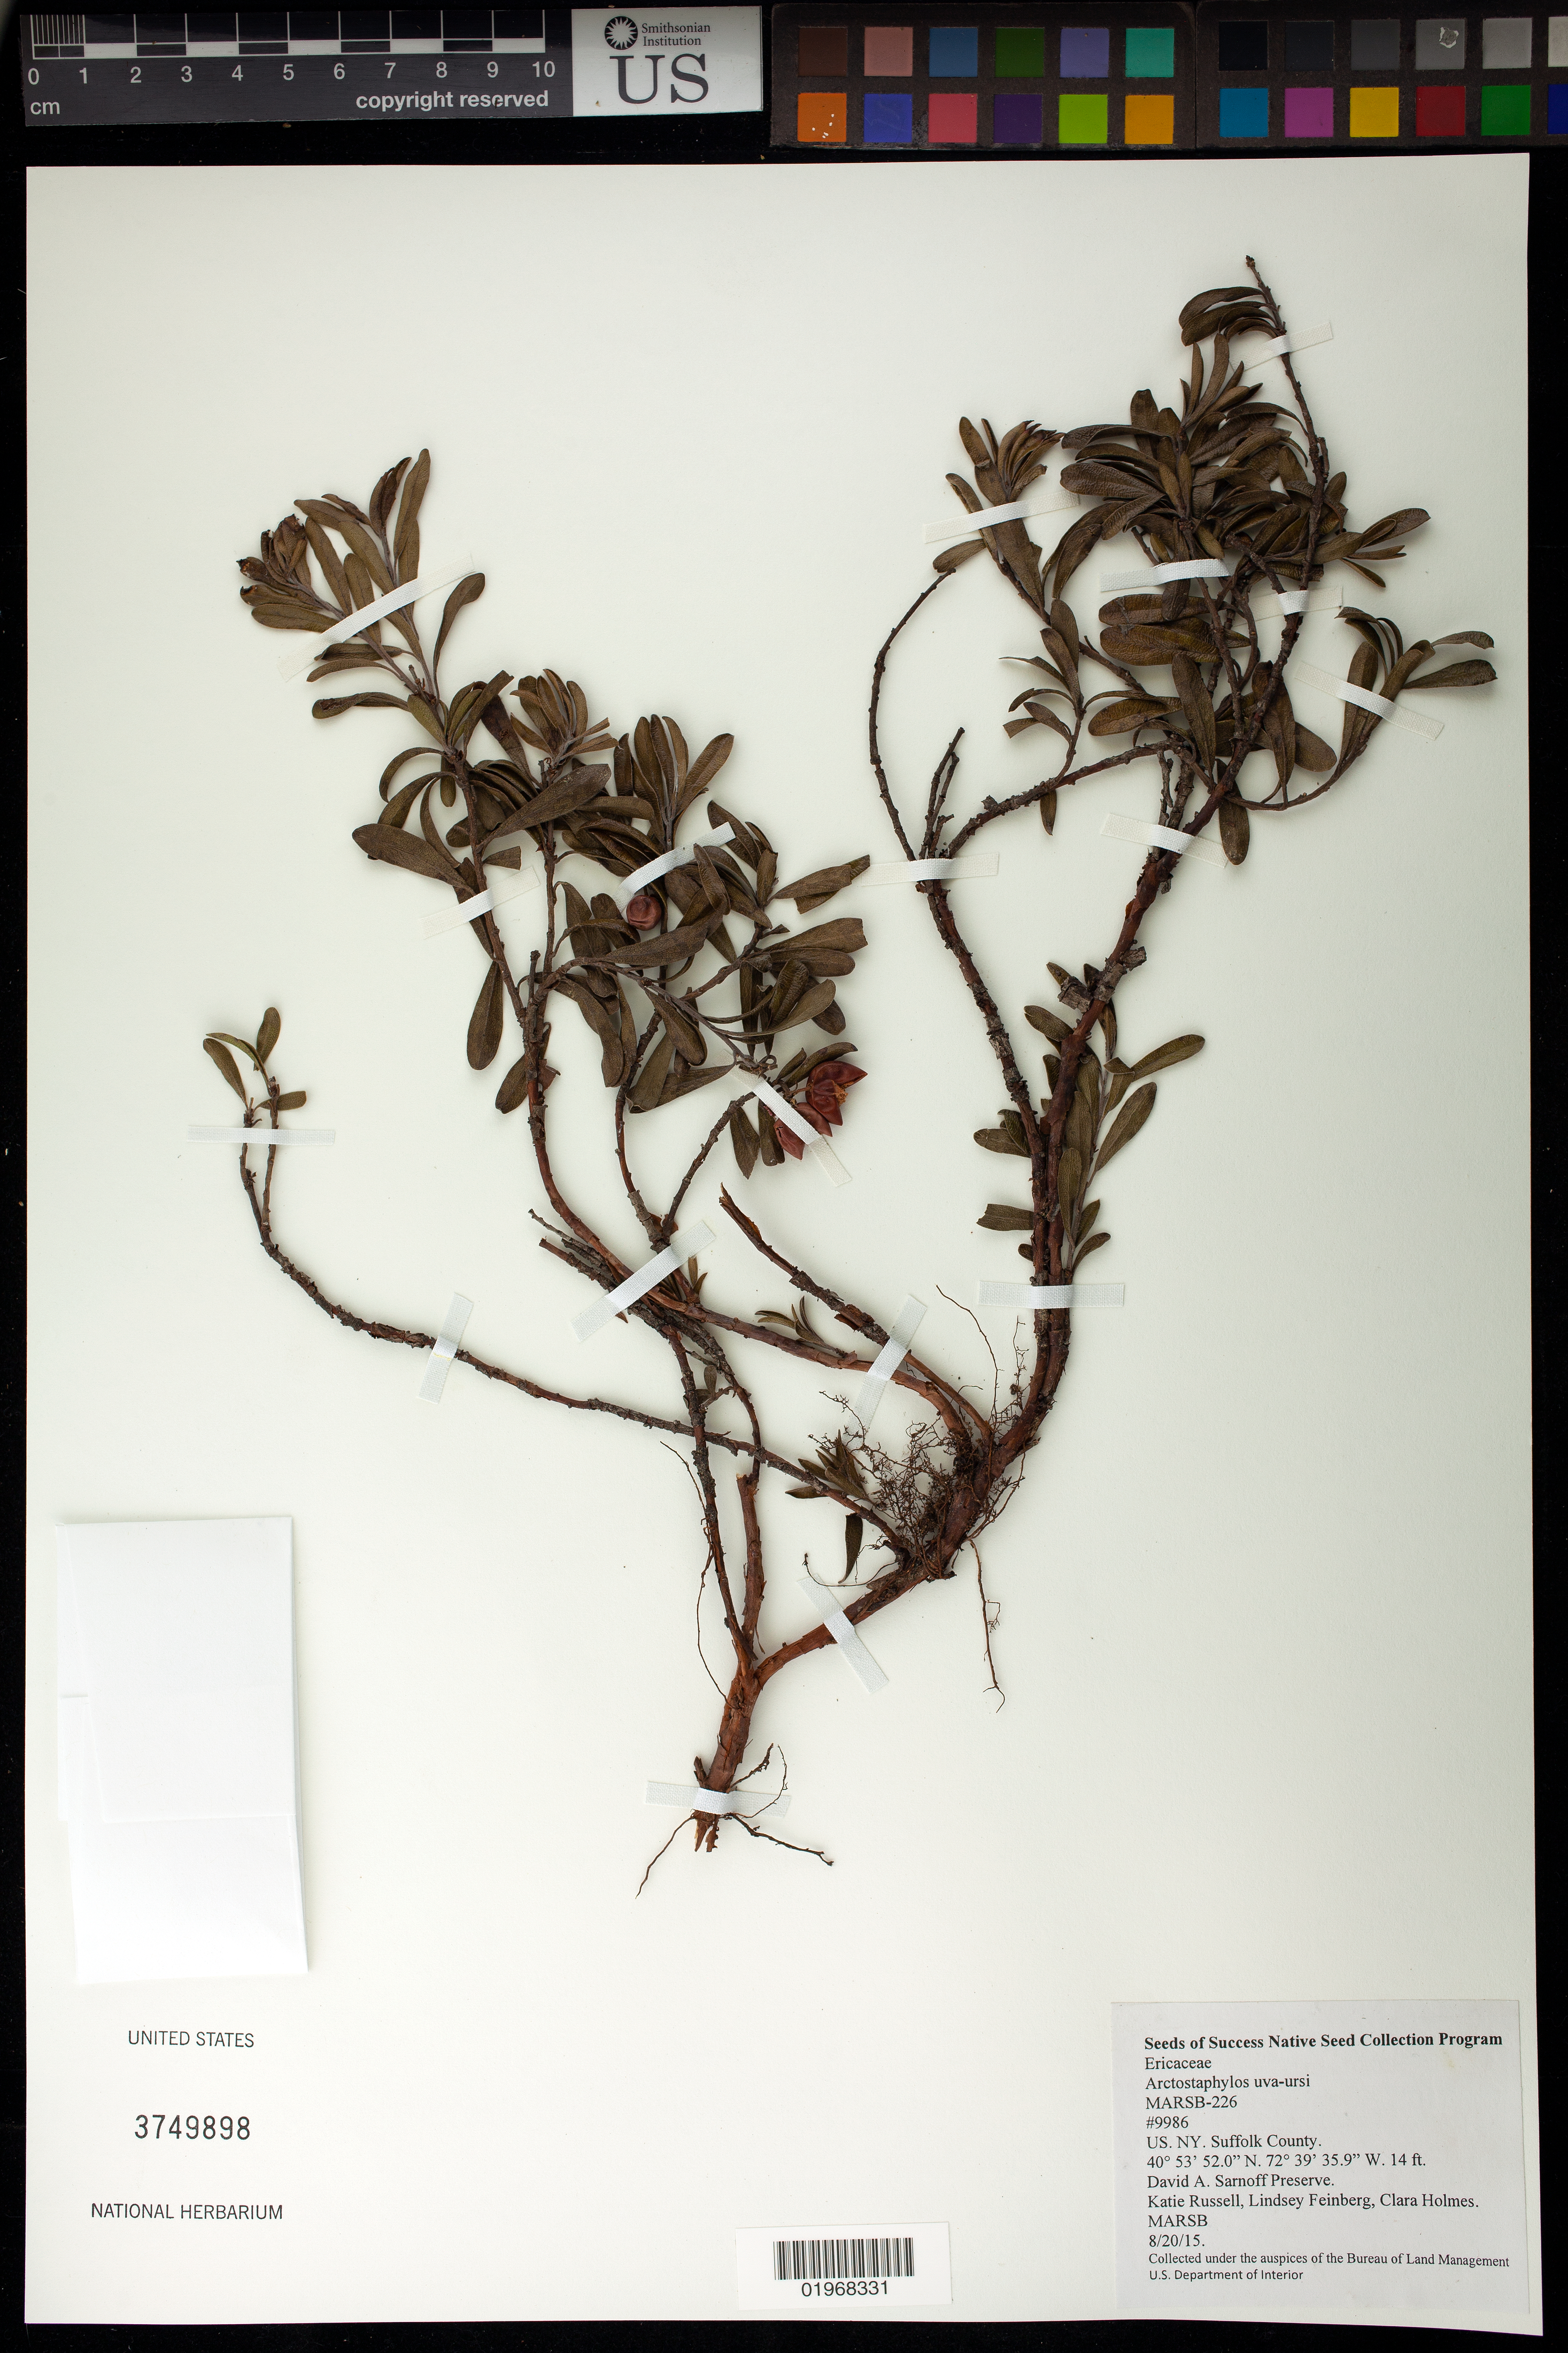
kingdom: Plantae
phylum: Tracheophyta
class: Magnoliopsida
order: Ericales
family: Ericaceae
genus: Arctostaphylos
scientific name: Arctostaphylos uva-ursi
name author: (L.) Spreng.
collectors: K. Russell, L. Feinberg & C. Holmes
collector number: MARSB-226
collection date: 2015-08-20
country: United States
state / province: New York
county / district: Suffolk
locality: David A. Sarnoff Preserve, Road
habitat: Pitch Pine Barrens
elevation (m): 4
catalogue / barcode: US 3749898